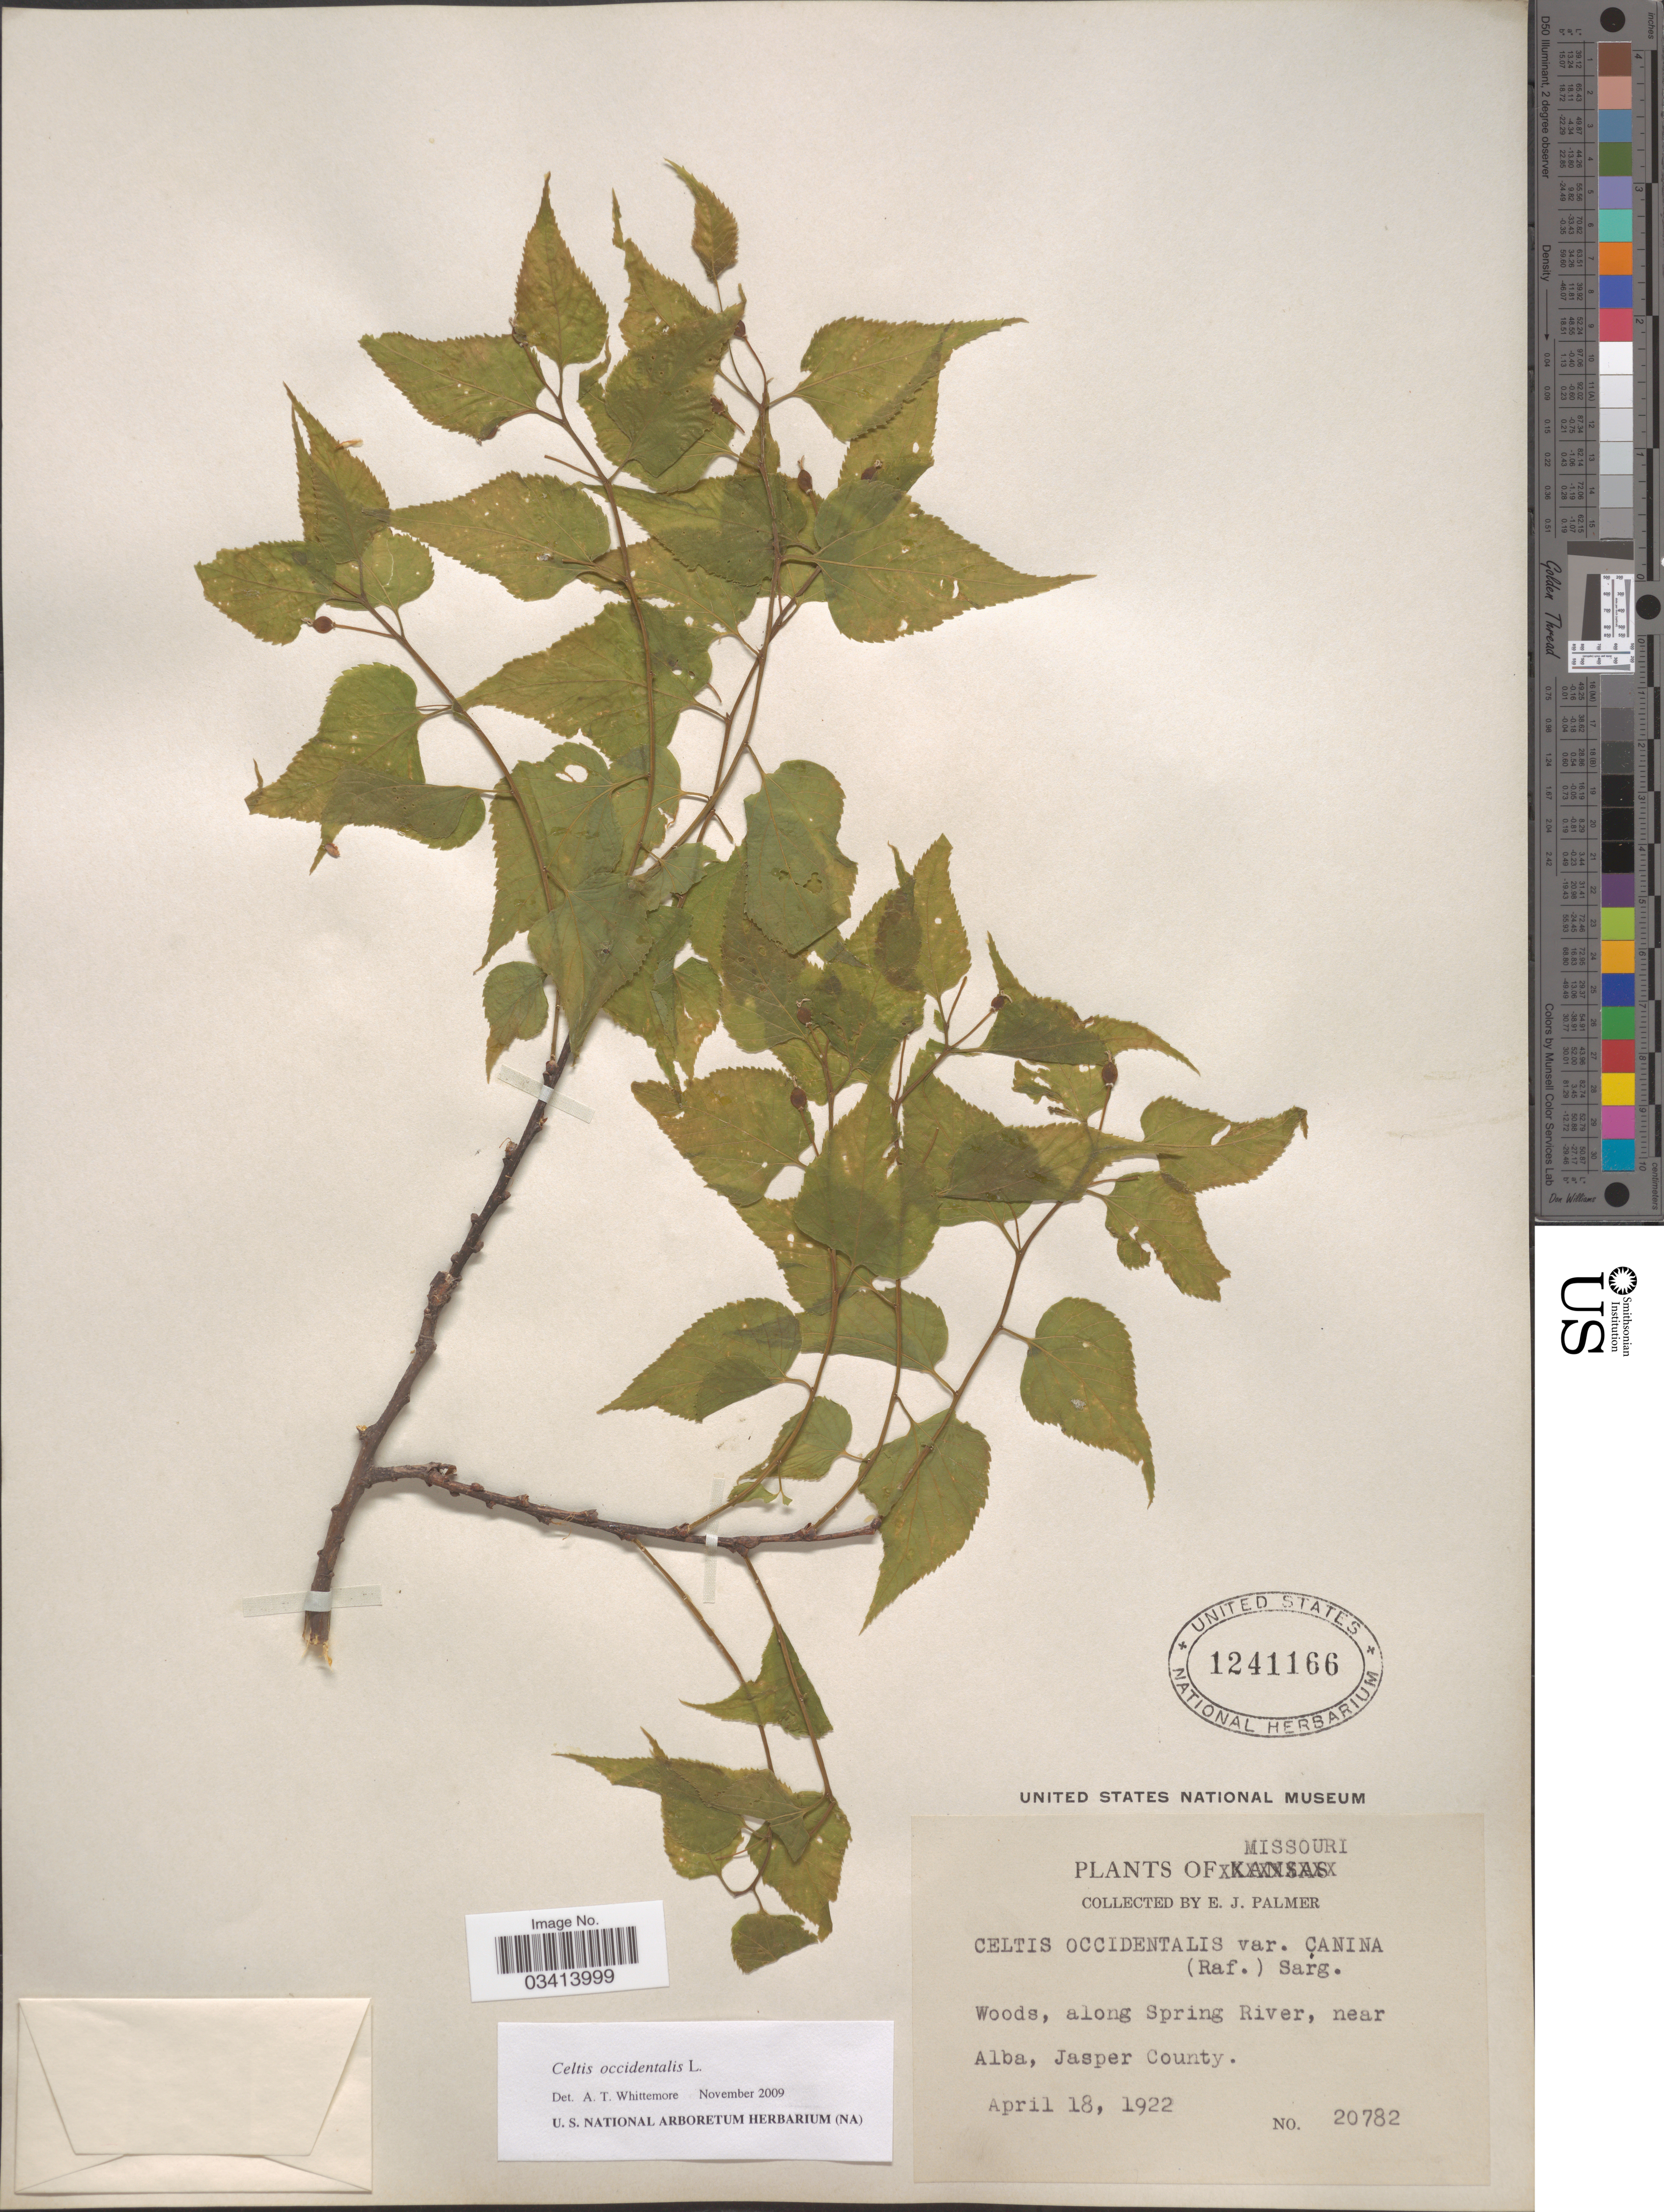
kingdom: Plantae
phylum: Tracheophyta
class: Magnoliopsida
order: Rosales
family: Cannabaceae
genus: Celtis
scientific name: Celtis occidentalis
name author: L.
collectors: E. J. Palmer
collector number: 20782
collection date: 1922-04-18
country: United States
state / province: Missouri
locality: Woods, along Spring River, near Alba, Jasper County.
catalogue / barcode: US 1241166